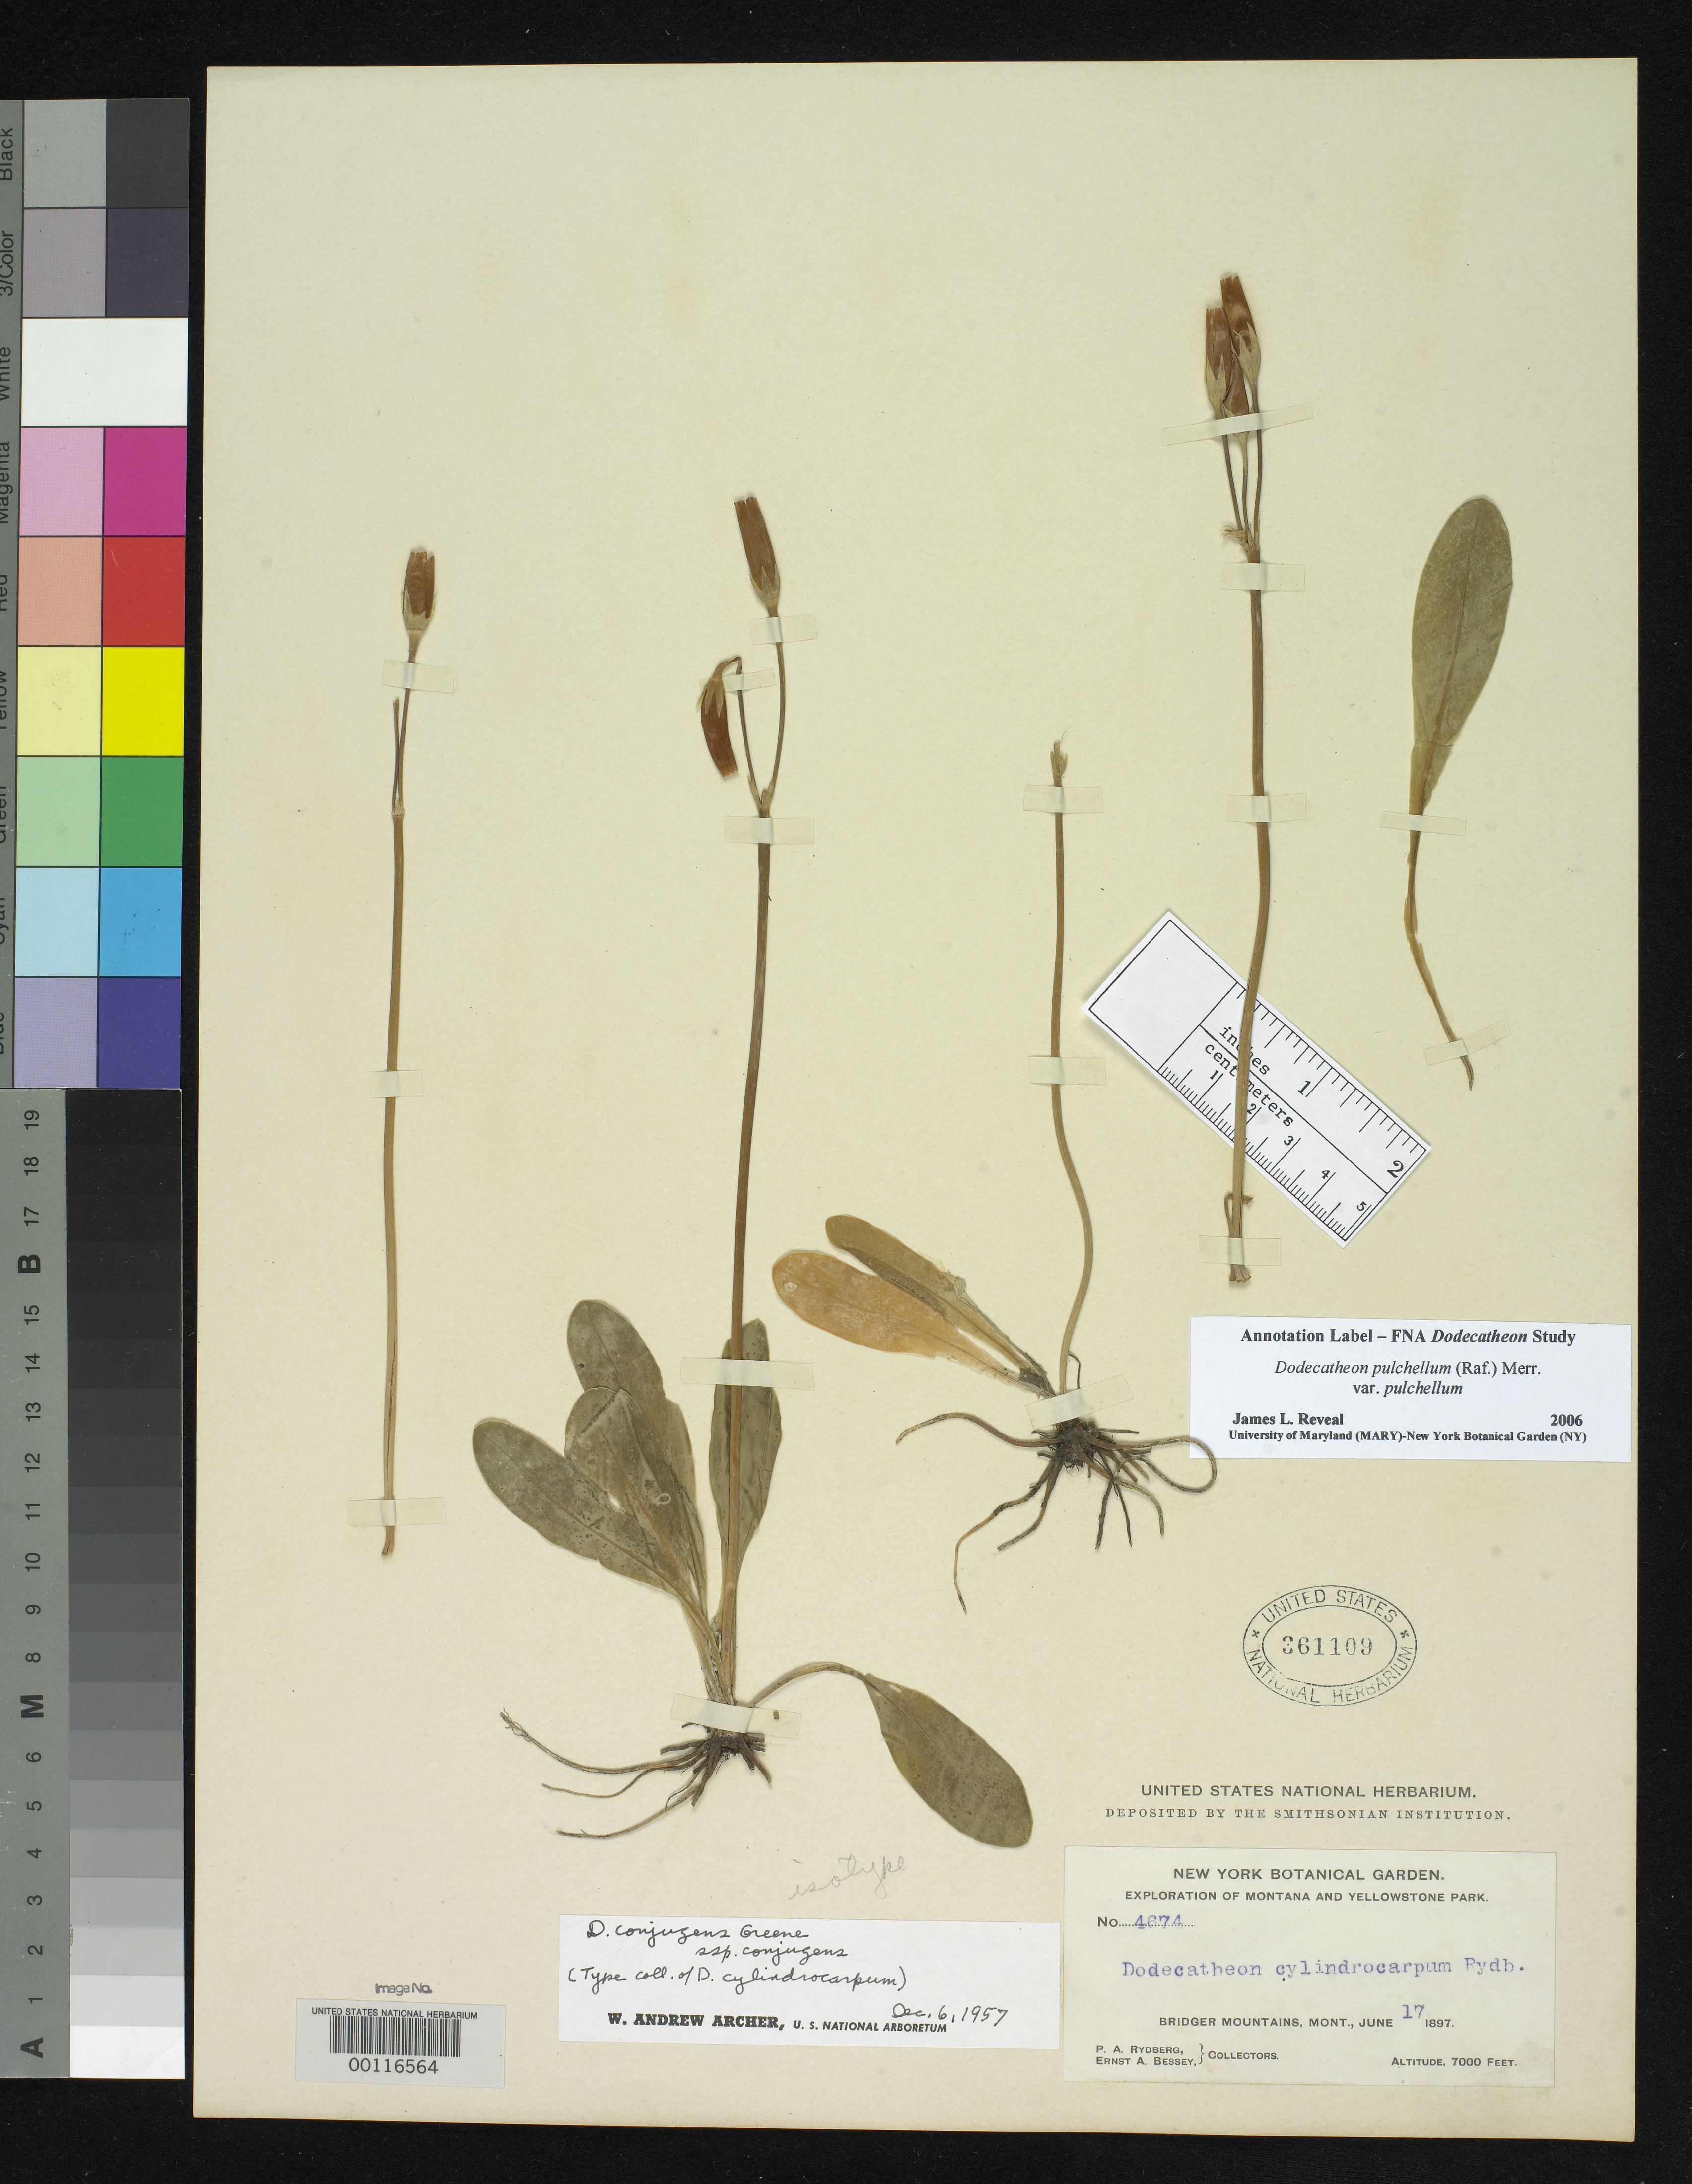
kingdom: Plantae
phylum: Tracheophyta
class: Magnoliopsida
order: Ericales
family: Primulaceae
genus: Dodecatheon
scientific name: Dodecatheon cylindrocarpum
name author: Rydb.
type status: Isolectotype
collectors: P. A. Rydberg & E. Bessey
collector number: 4674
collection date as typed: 17 Jun 1897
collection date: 1897-06-17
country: United States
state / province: Montana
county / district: Gallatin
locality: Bridger Mountains.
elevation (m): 2134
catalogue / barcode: US 361109